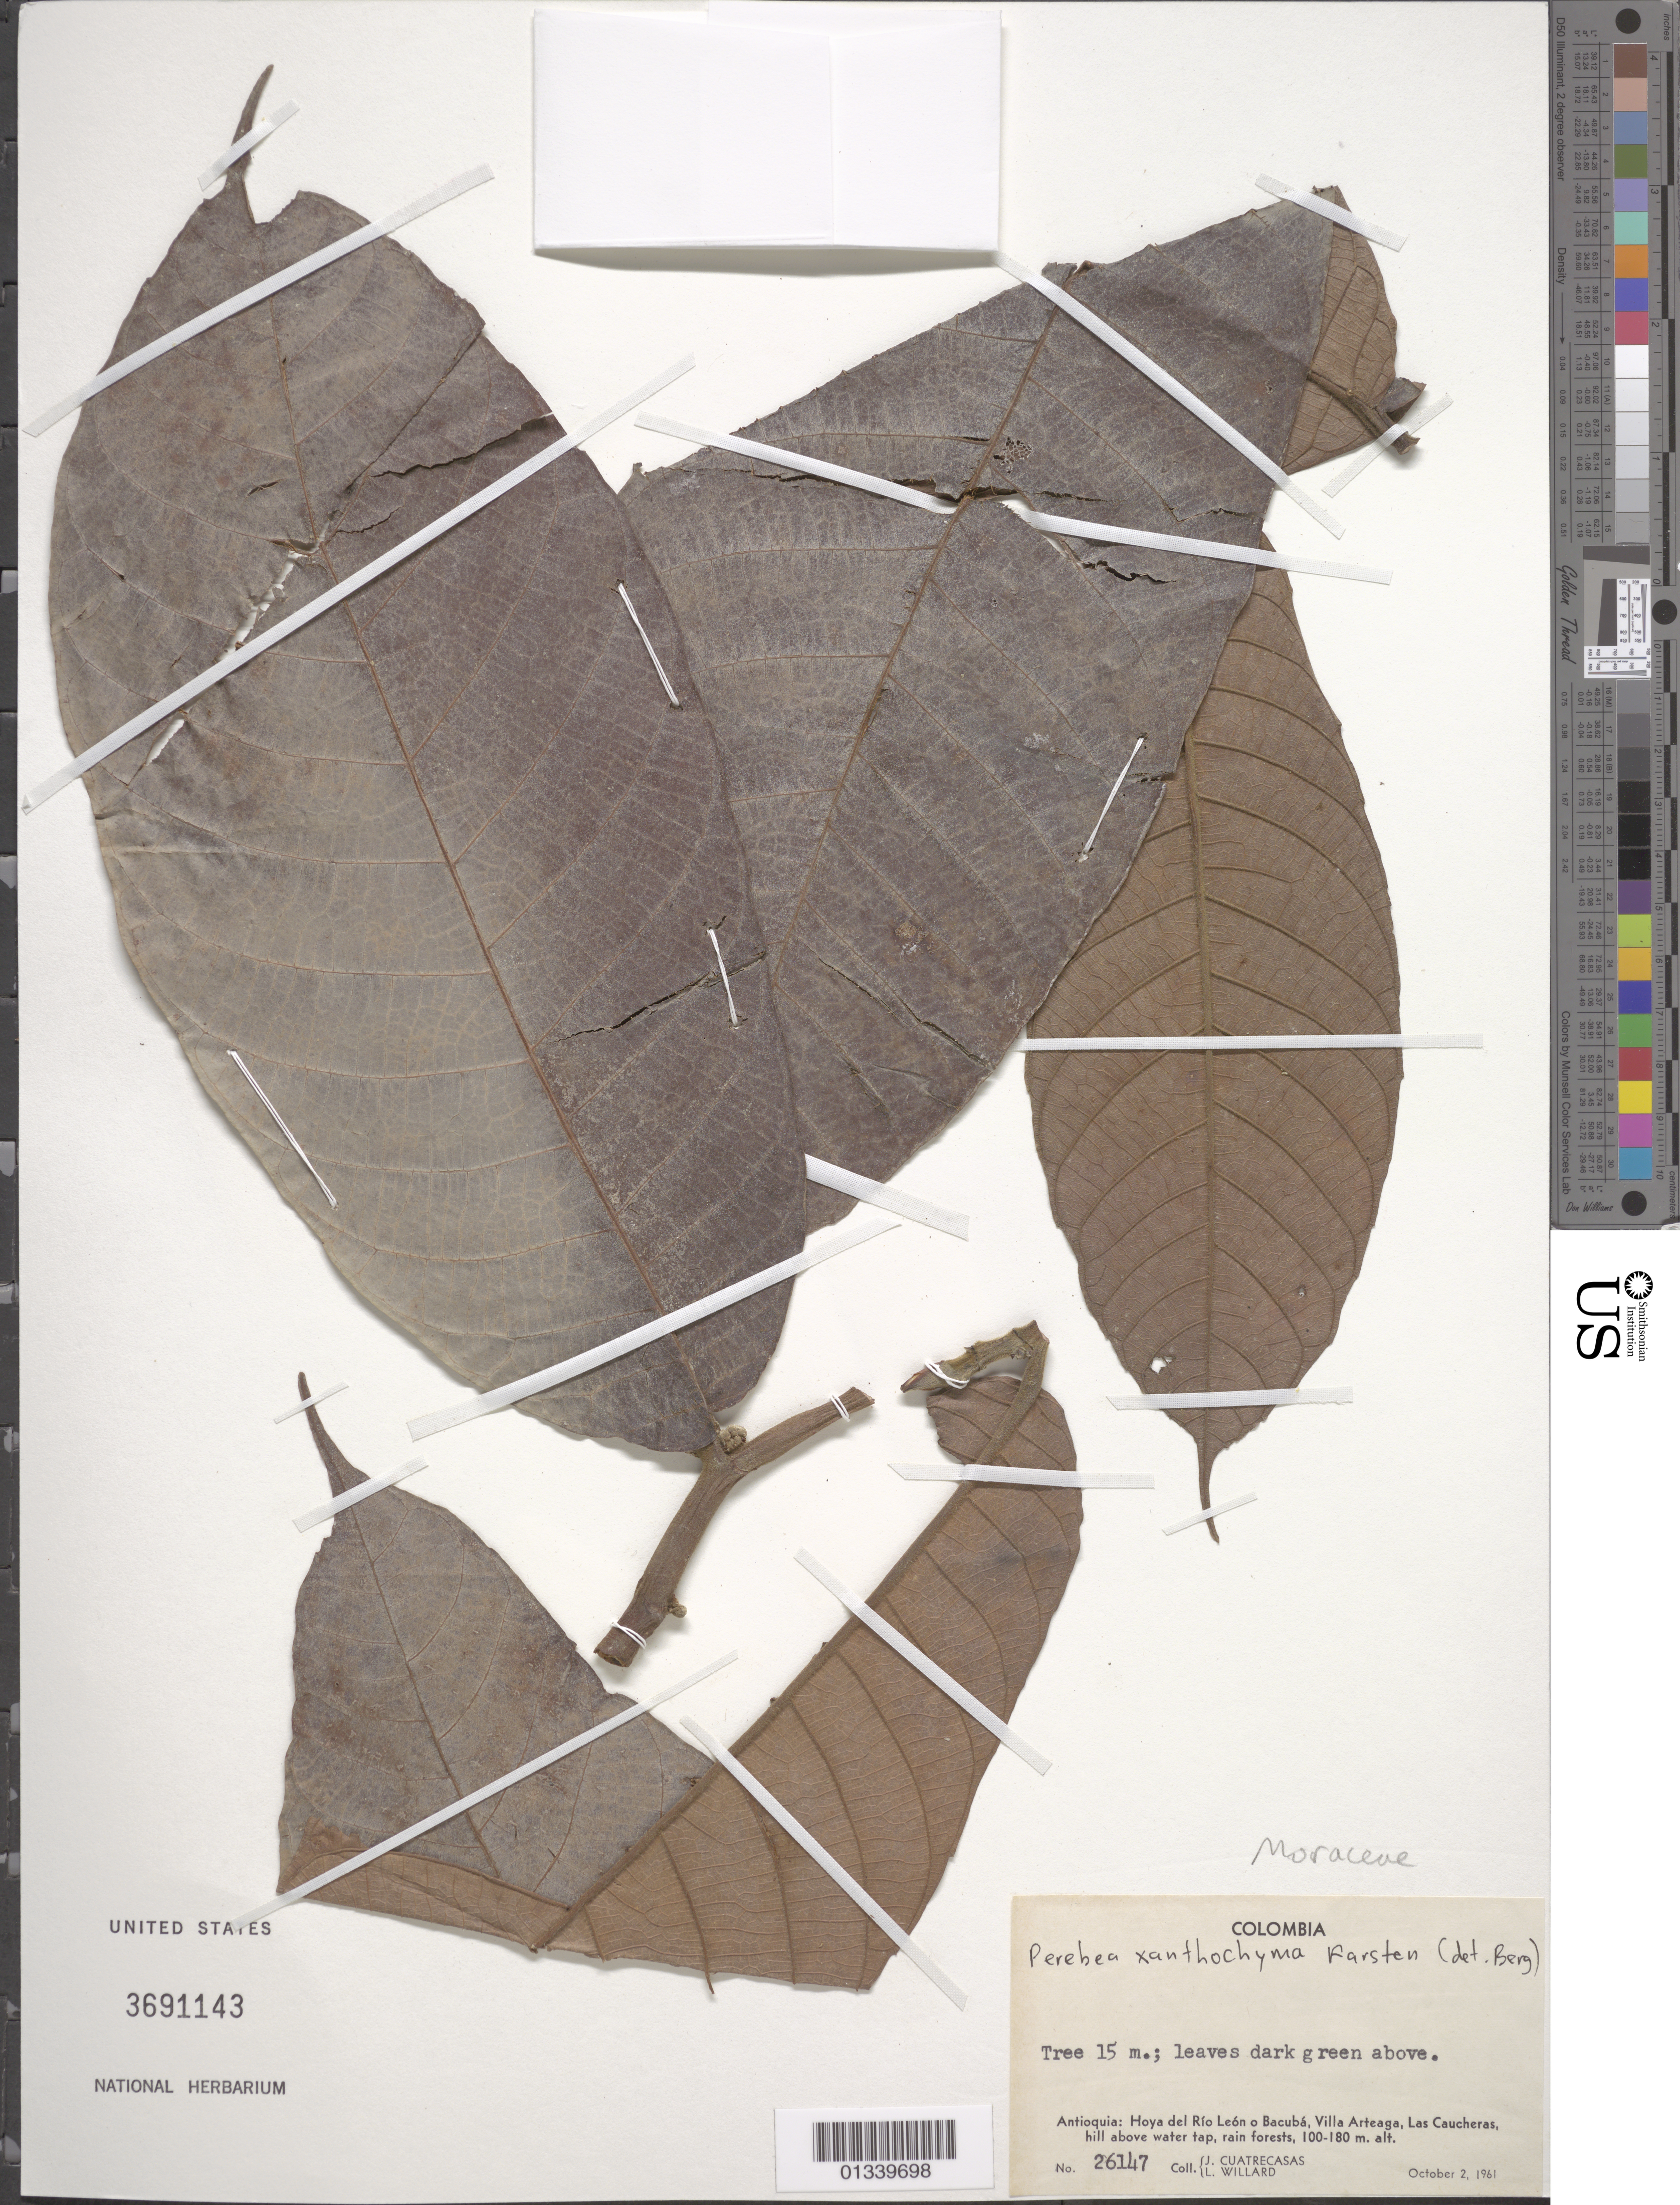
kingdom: Plantae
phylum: Tracheophyta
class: Magnoliopsida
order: Rosales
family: Moraceae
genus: Perebea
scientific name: Perebea xanthochyma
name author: H. Karst.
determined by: Berg, C. C.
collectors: J. Cuatrecasas & L. Willard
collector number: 26147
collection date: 1961-10-02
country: Colombia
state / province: Antioquia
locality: Hoya del Rio Leon o Bacuba, Villa Arteaga, Las Caucheras; hill above water tap.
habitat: Rain forests.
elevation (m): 100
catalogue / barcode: US 3691143